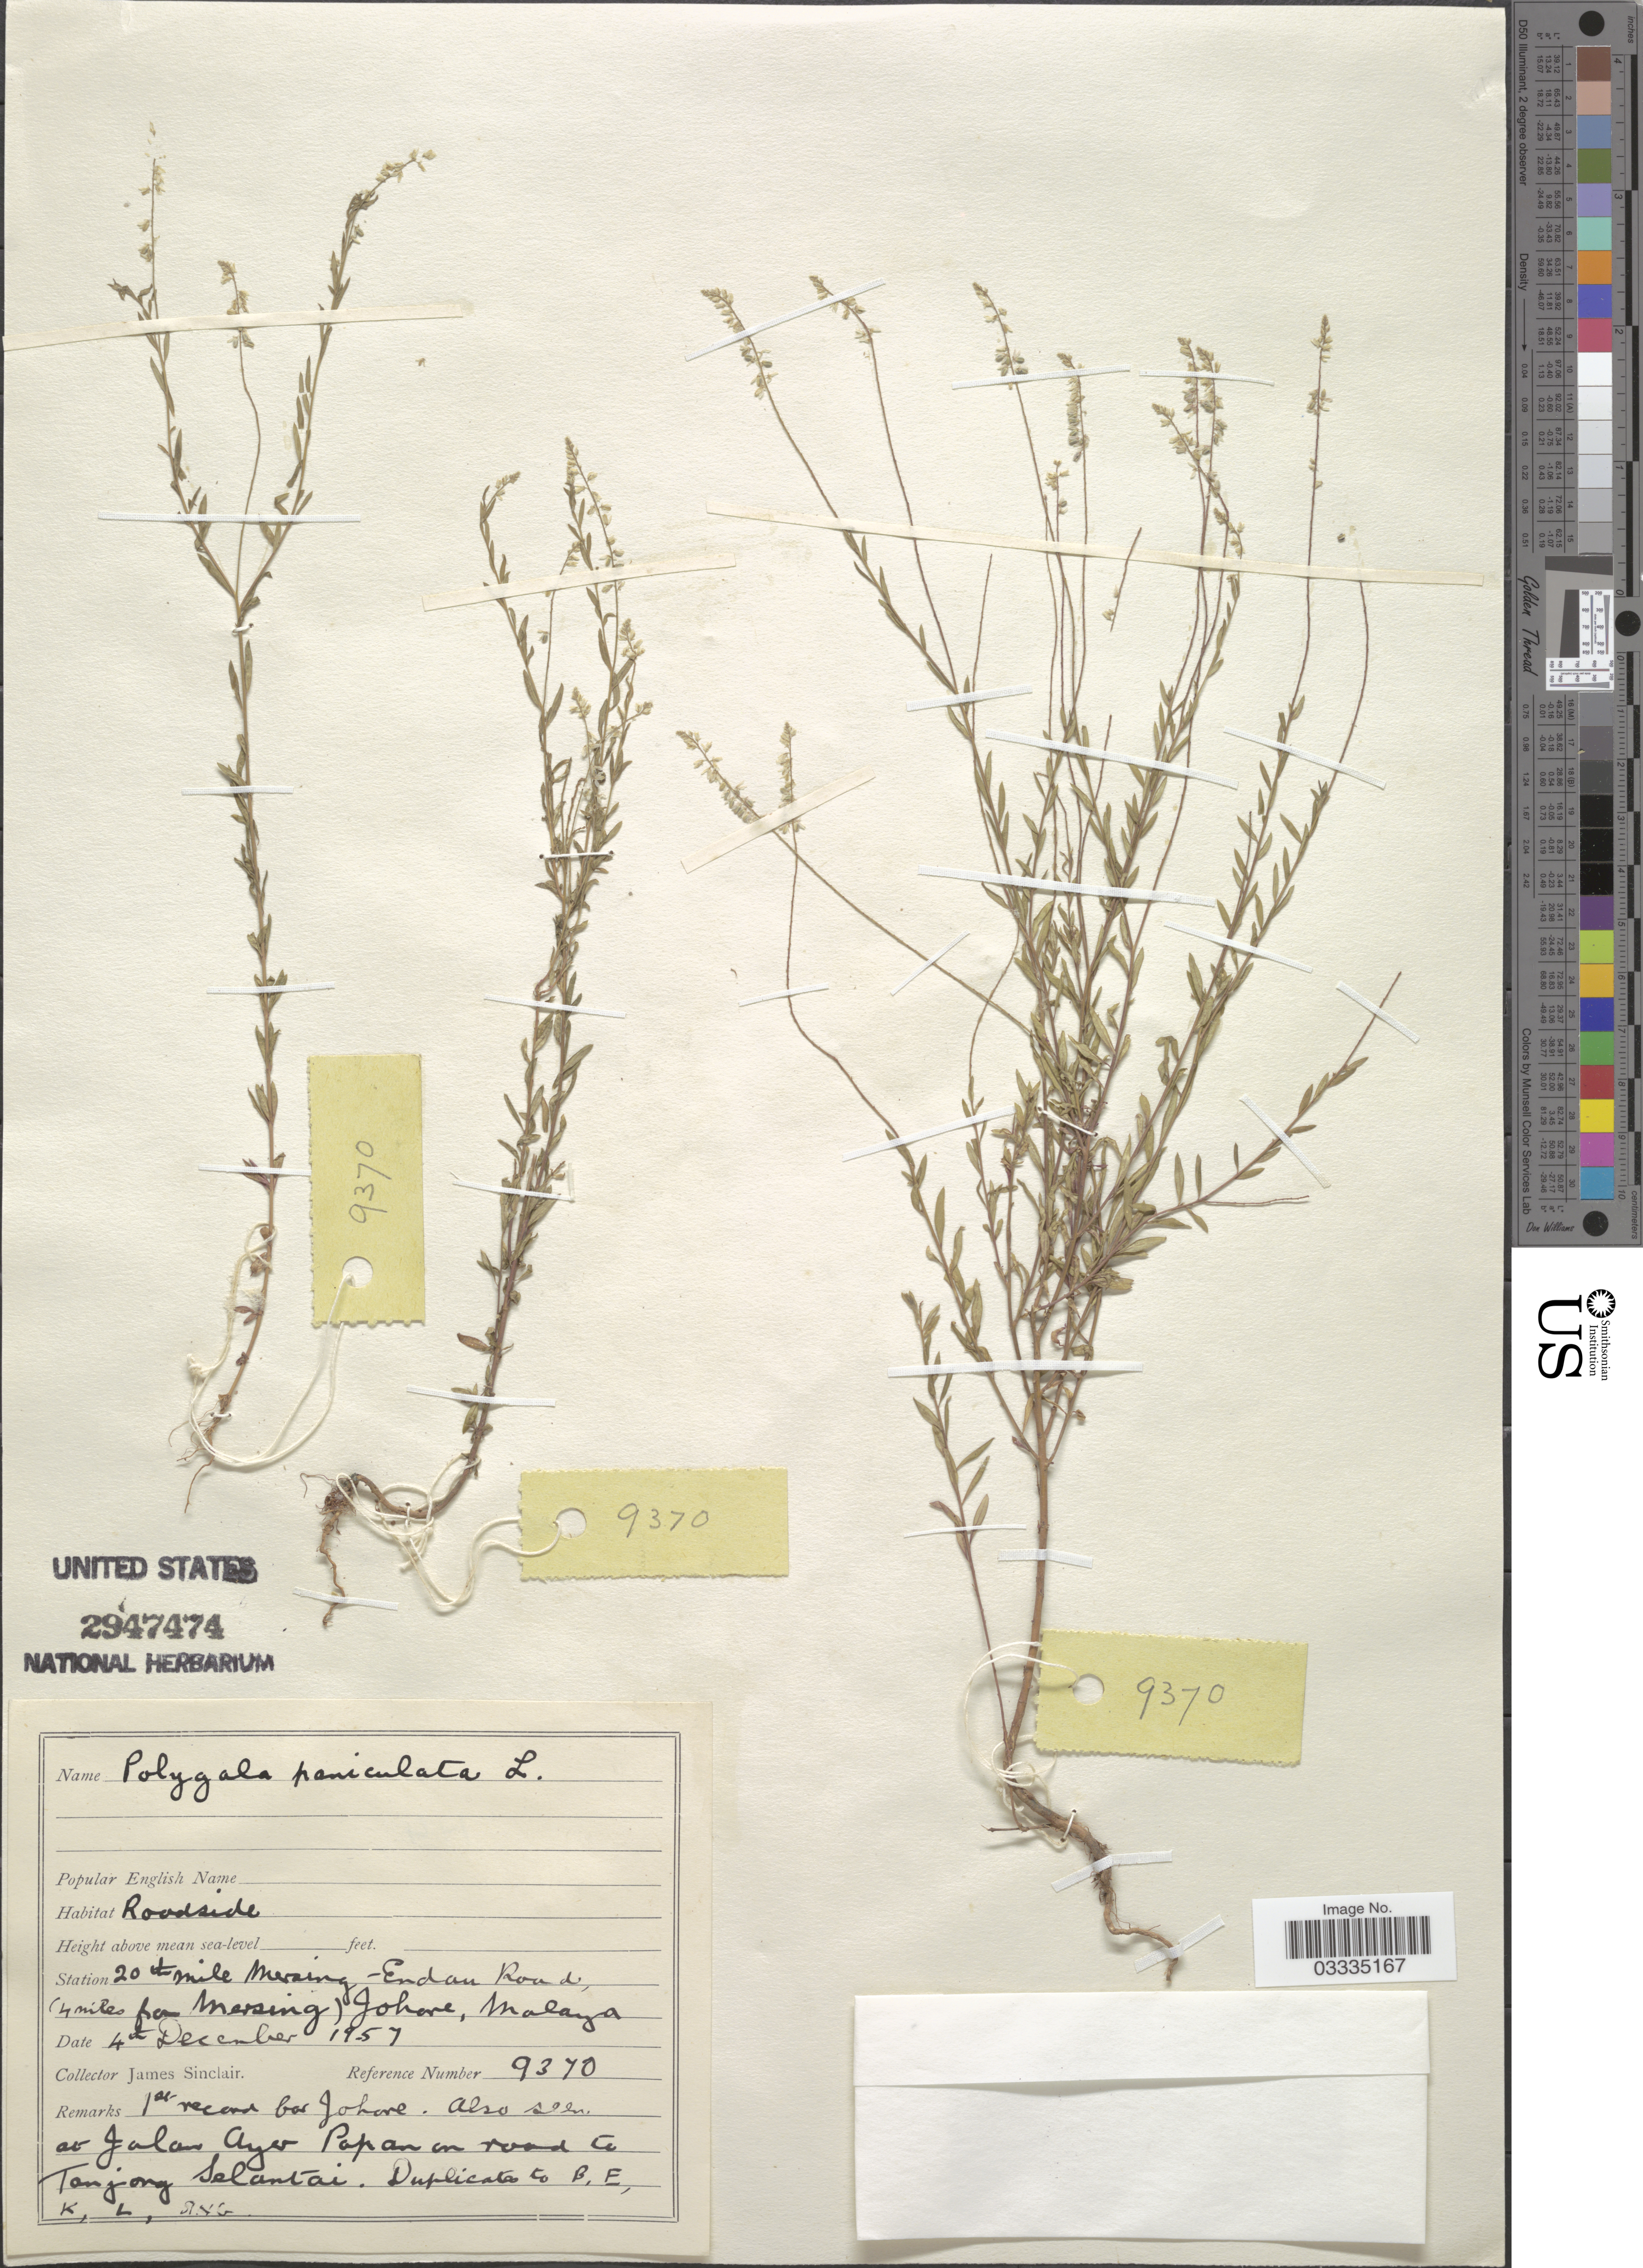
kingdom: Plantae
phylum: Tracheophyta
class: Magnoliopsida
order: Fabales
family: Polygalaceae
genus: Polygala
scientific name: Polygala paniculata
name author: L.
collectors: J. Sinclair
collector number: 9370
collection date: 1957-12-04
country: Malaysia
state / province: Johor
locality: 20th mile Mersing-Endan Road, (4 miles from Mersing) Johore, Malaya.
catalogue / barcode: US 2947474